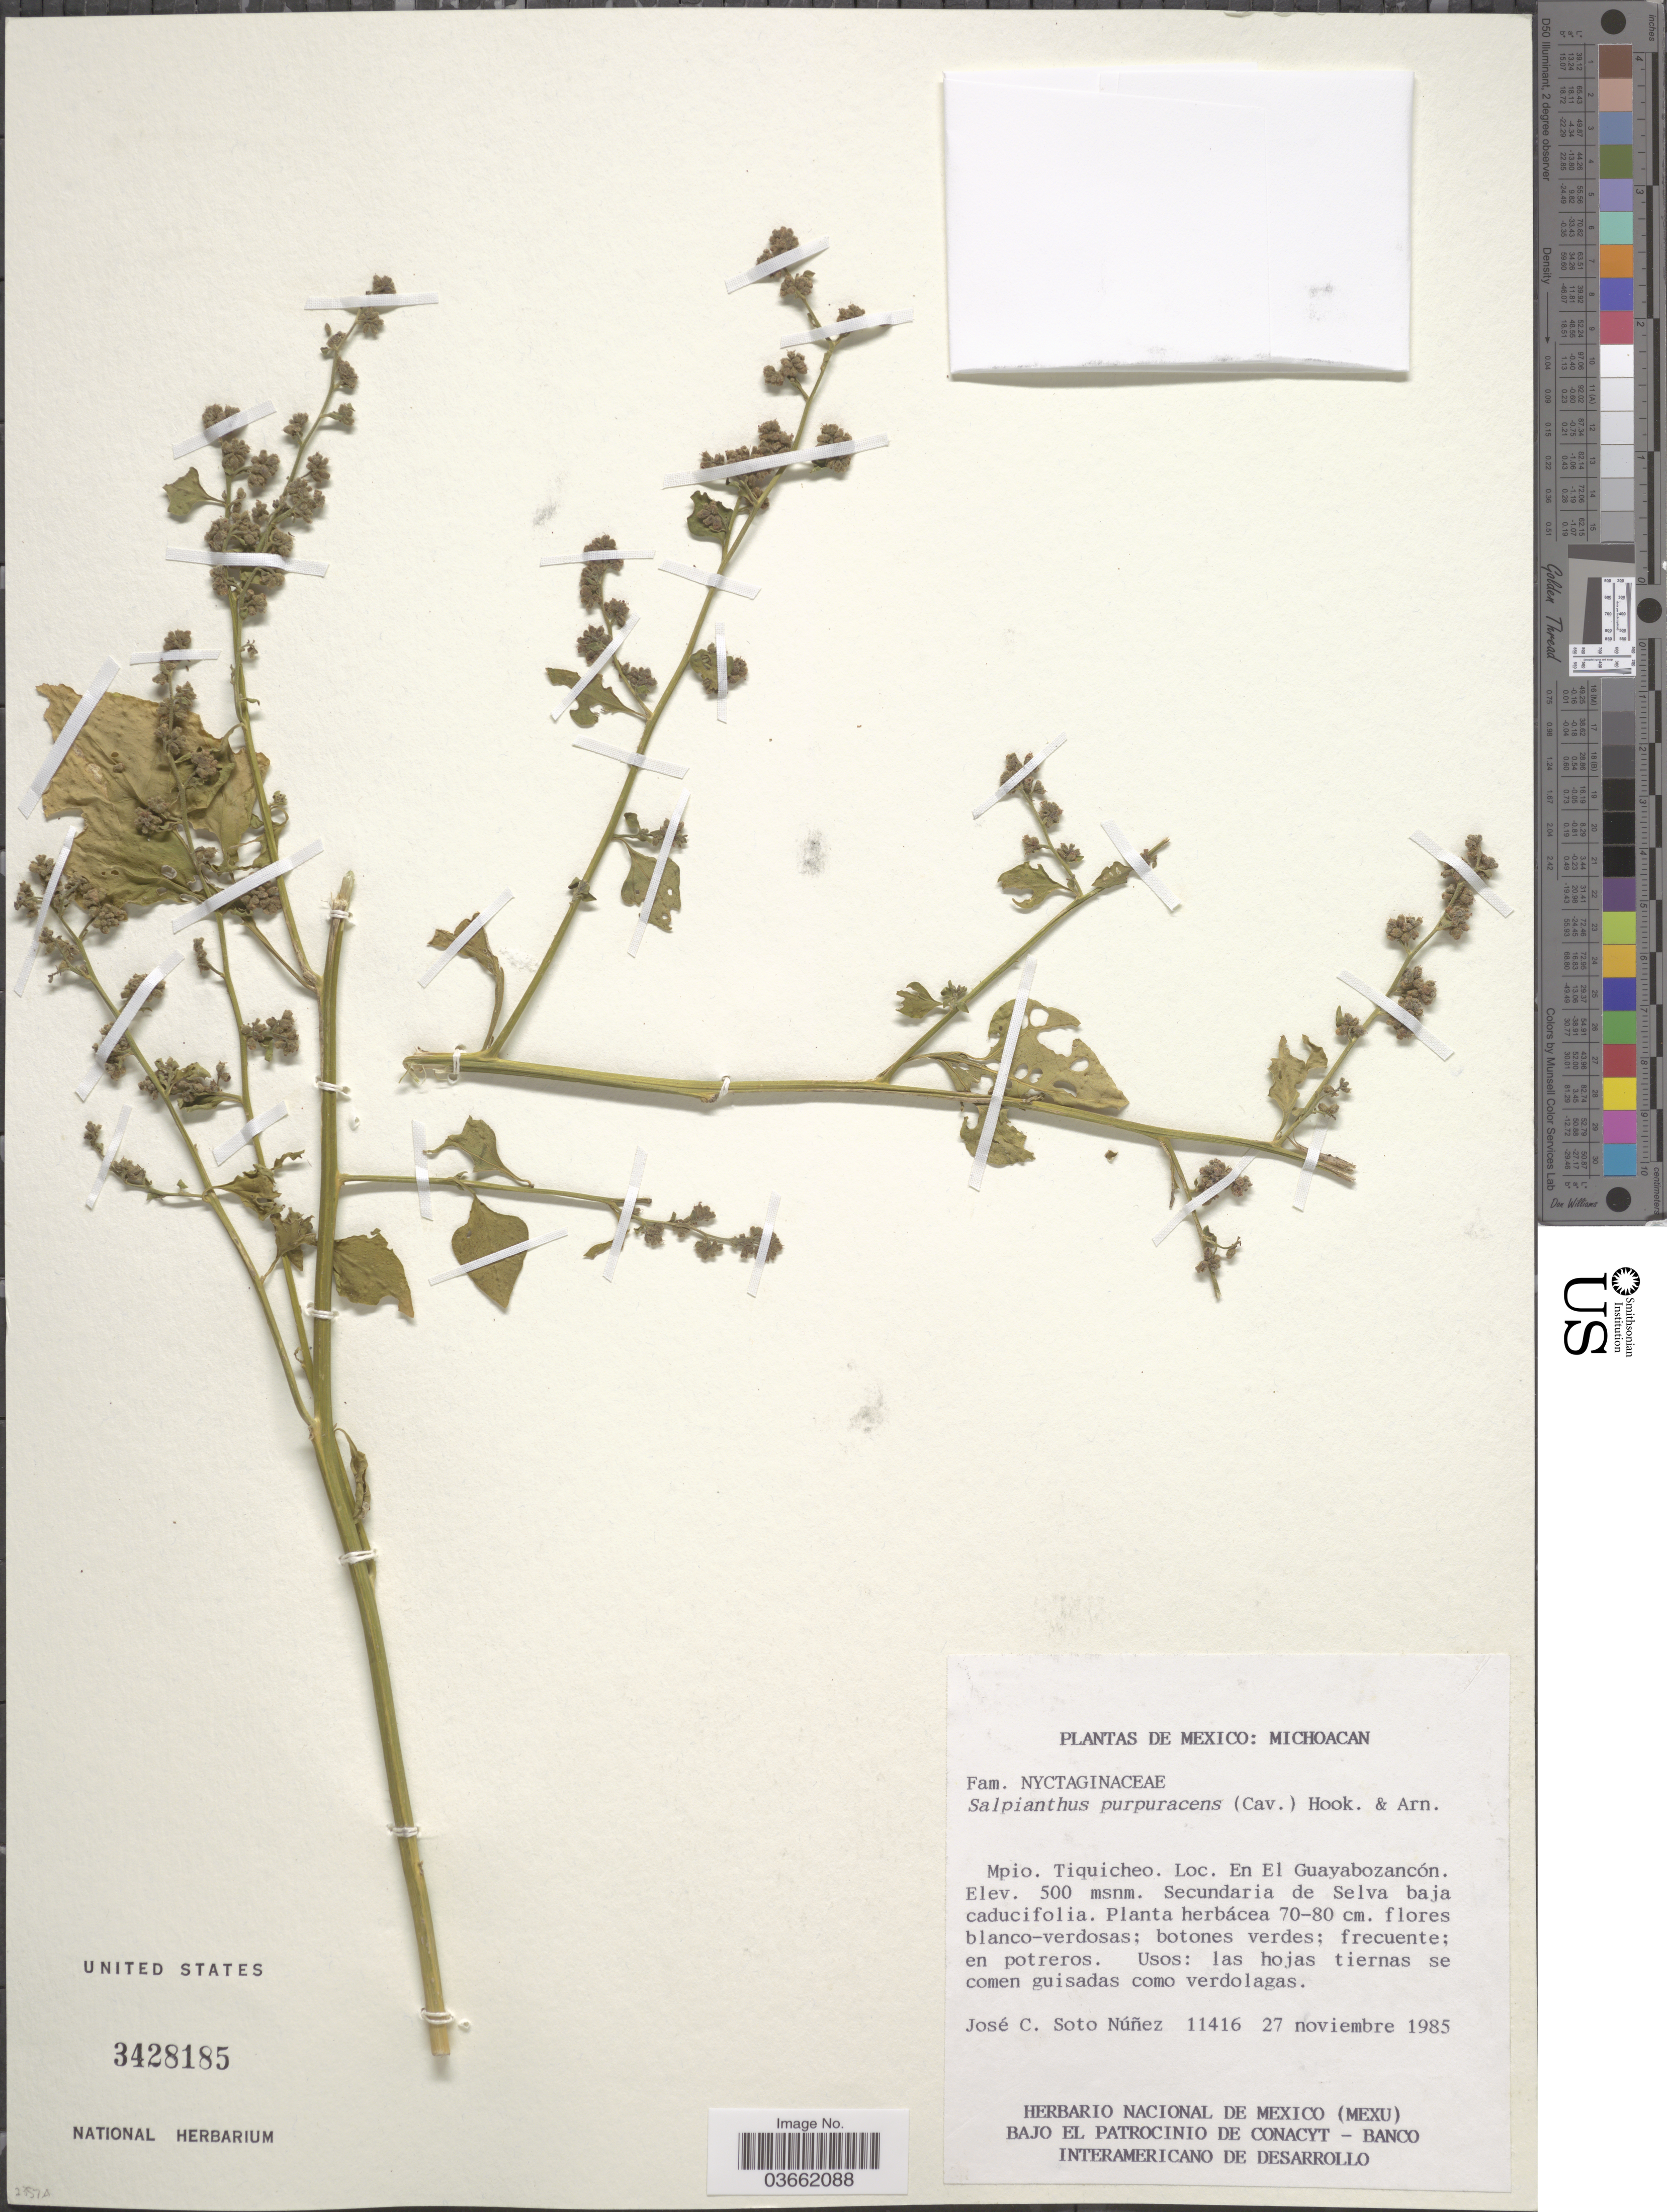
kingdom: Plantae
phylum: Tracheophyta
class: Magnoliopsida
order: Caryophyllales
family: Nyctaginaceae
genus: Salpianthus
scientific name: Salpianthus purpurascens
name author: (Cav. ex Lag.) Hook. & Arn.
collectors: J. Soto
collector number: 11416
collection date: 1985-11-27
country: Mexico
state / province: Michoacán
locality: Mpio. Tiquicheo. En El Guayabozancón.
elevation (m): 500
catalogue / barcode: US 3428185